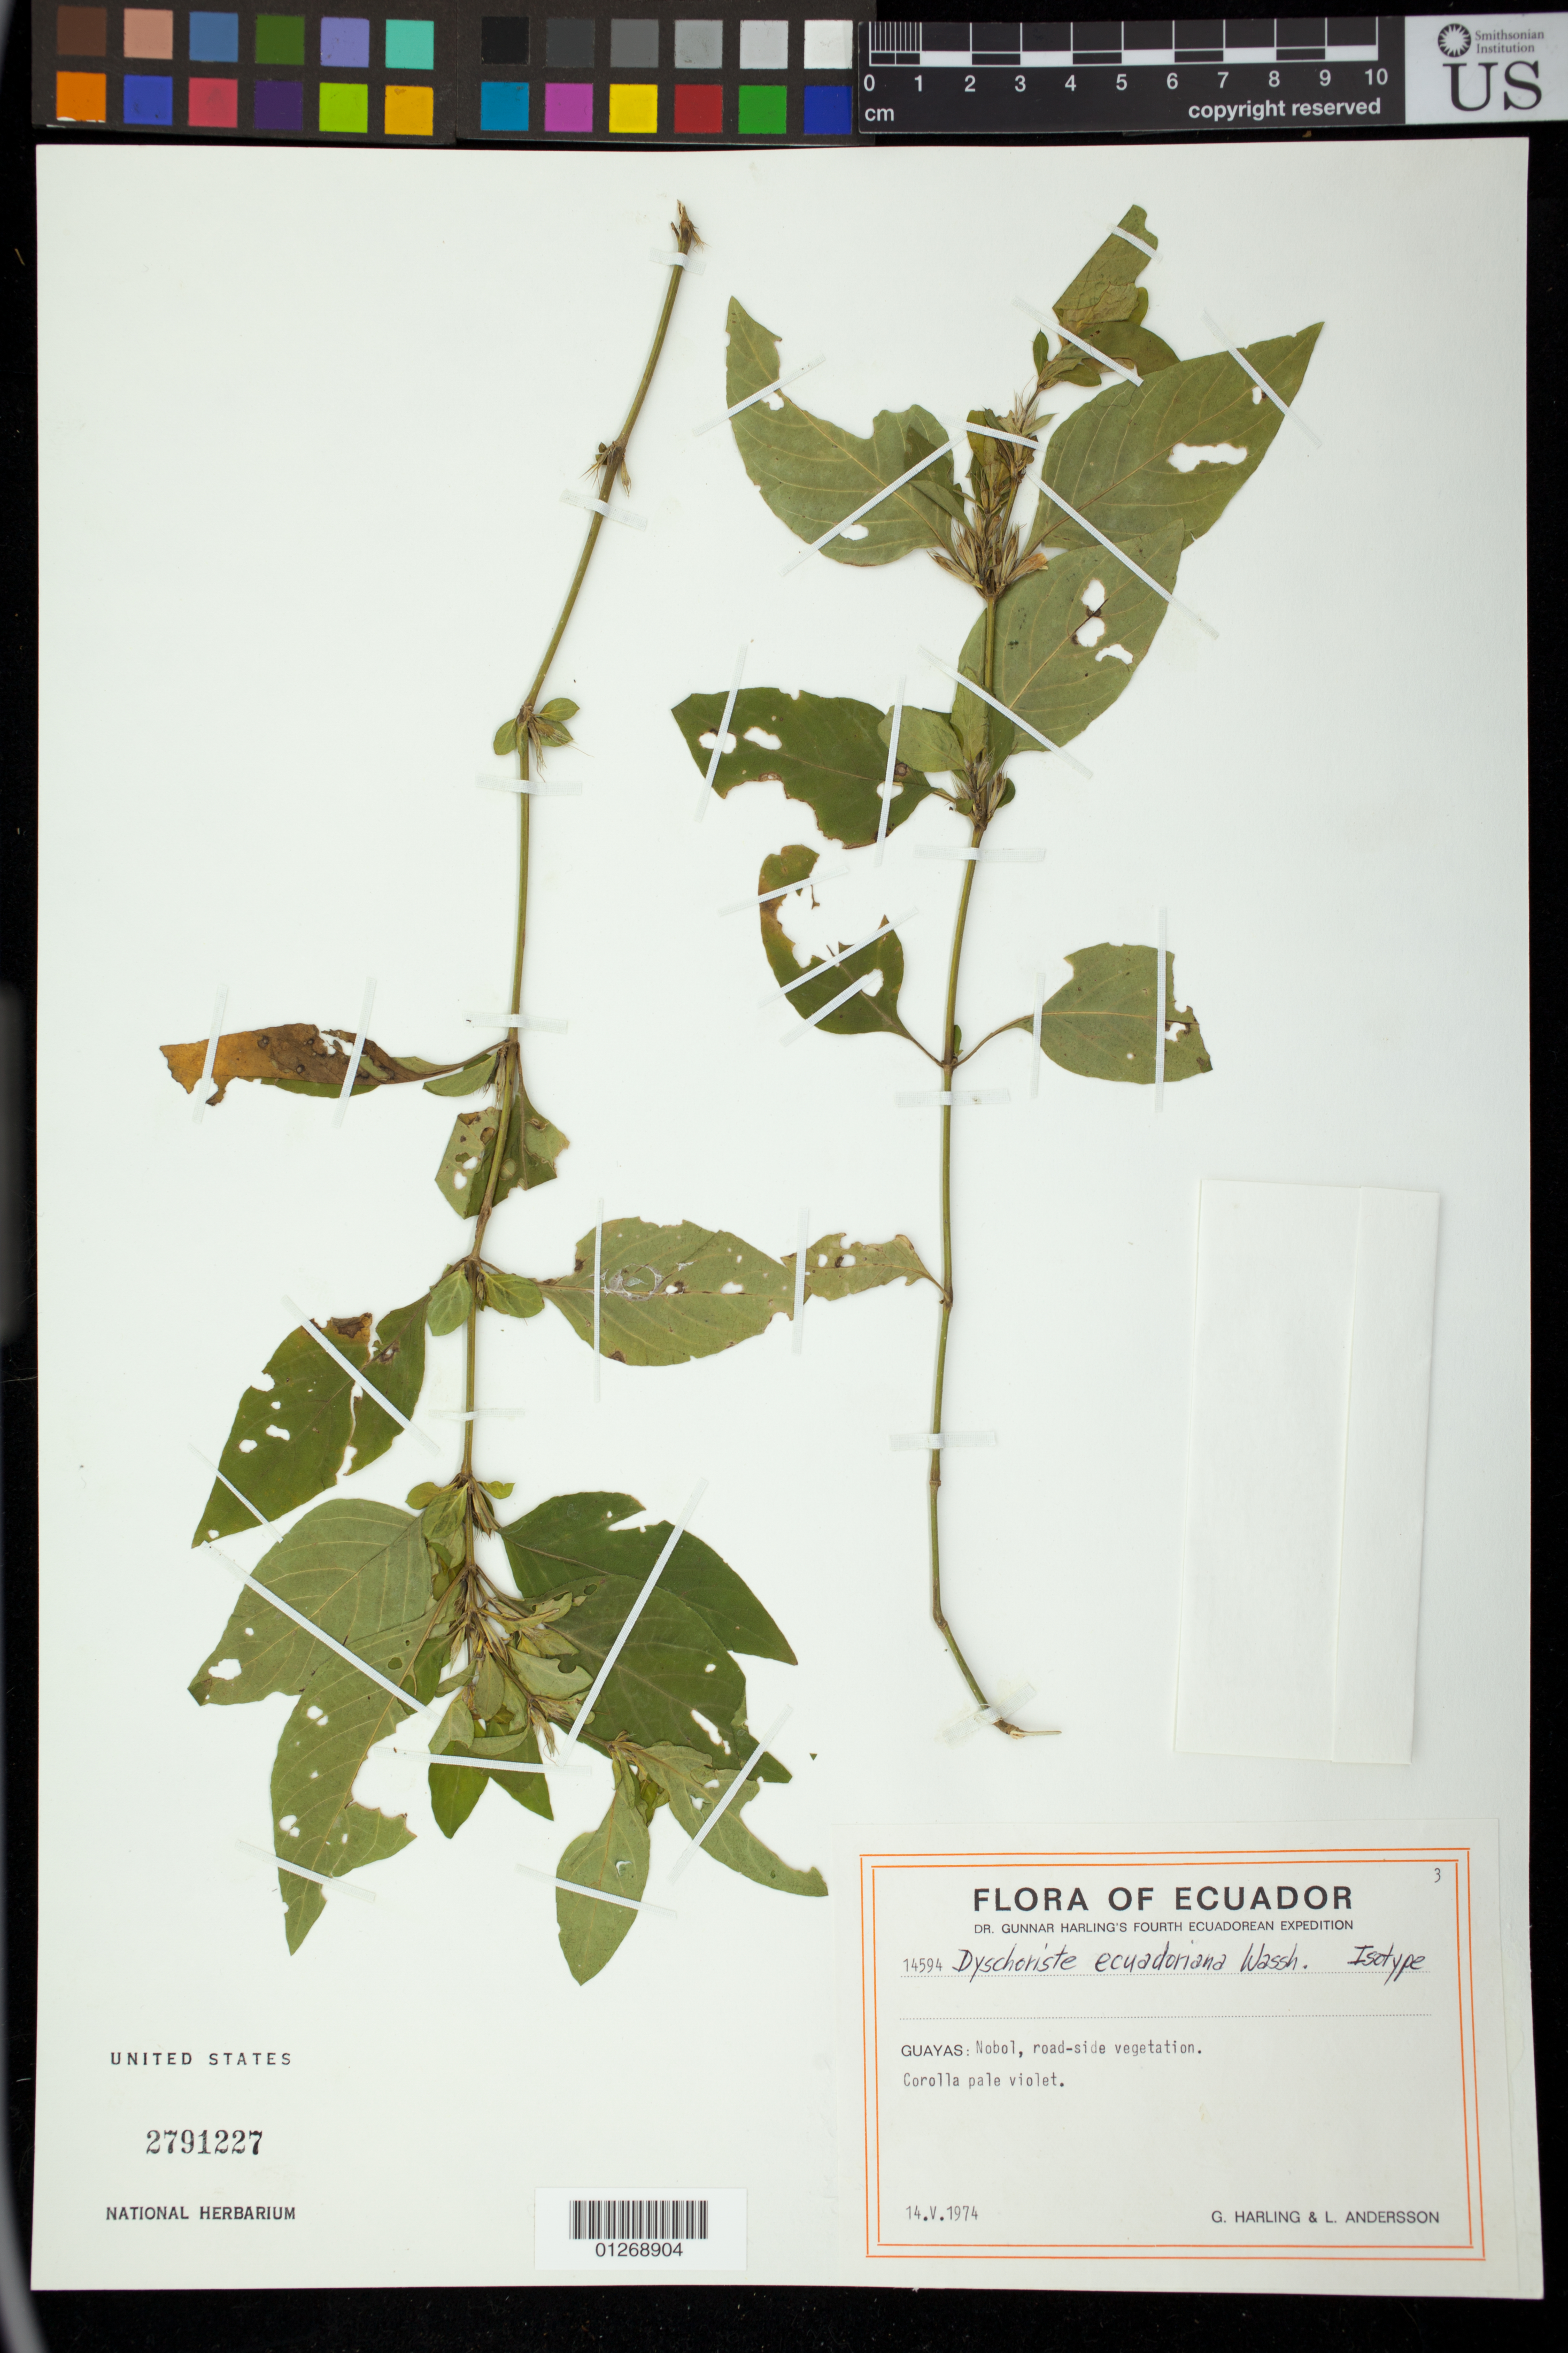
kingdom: Plantae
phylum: Tracheophyta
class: Magnoliopsida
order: Lamiales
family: Acanthaceae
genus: Dyschoriste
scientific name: Dyschoriste ecuadoriana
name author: Wassh.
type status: Isotype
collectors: G. Harling & L. Andersson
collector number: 14594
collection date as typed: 14 May 1974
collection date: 1974-05-14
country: Ecuador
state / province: Guayas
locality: Guayas: Nobol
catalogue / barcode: US 2791227